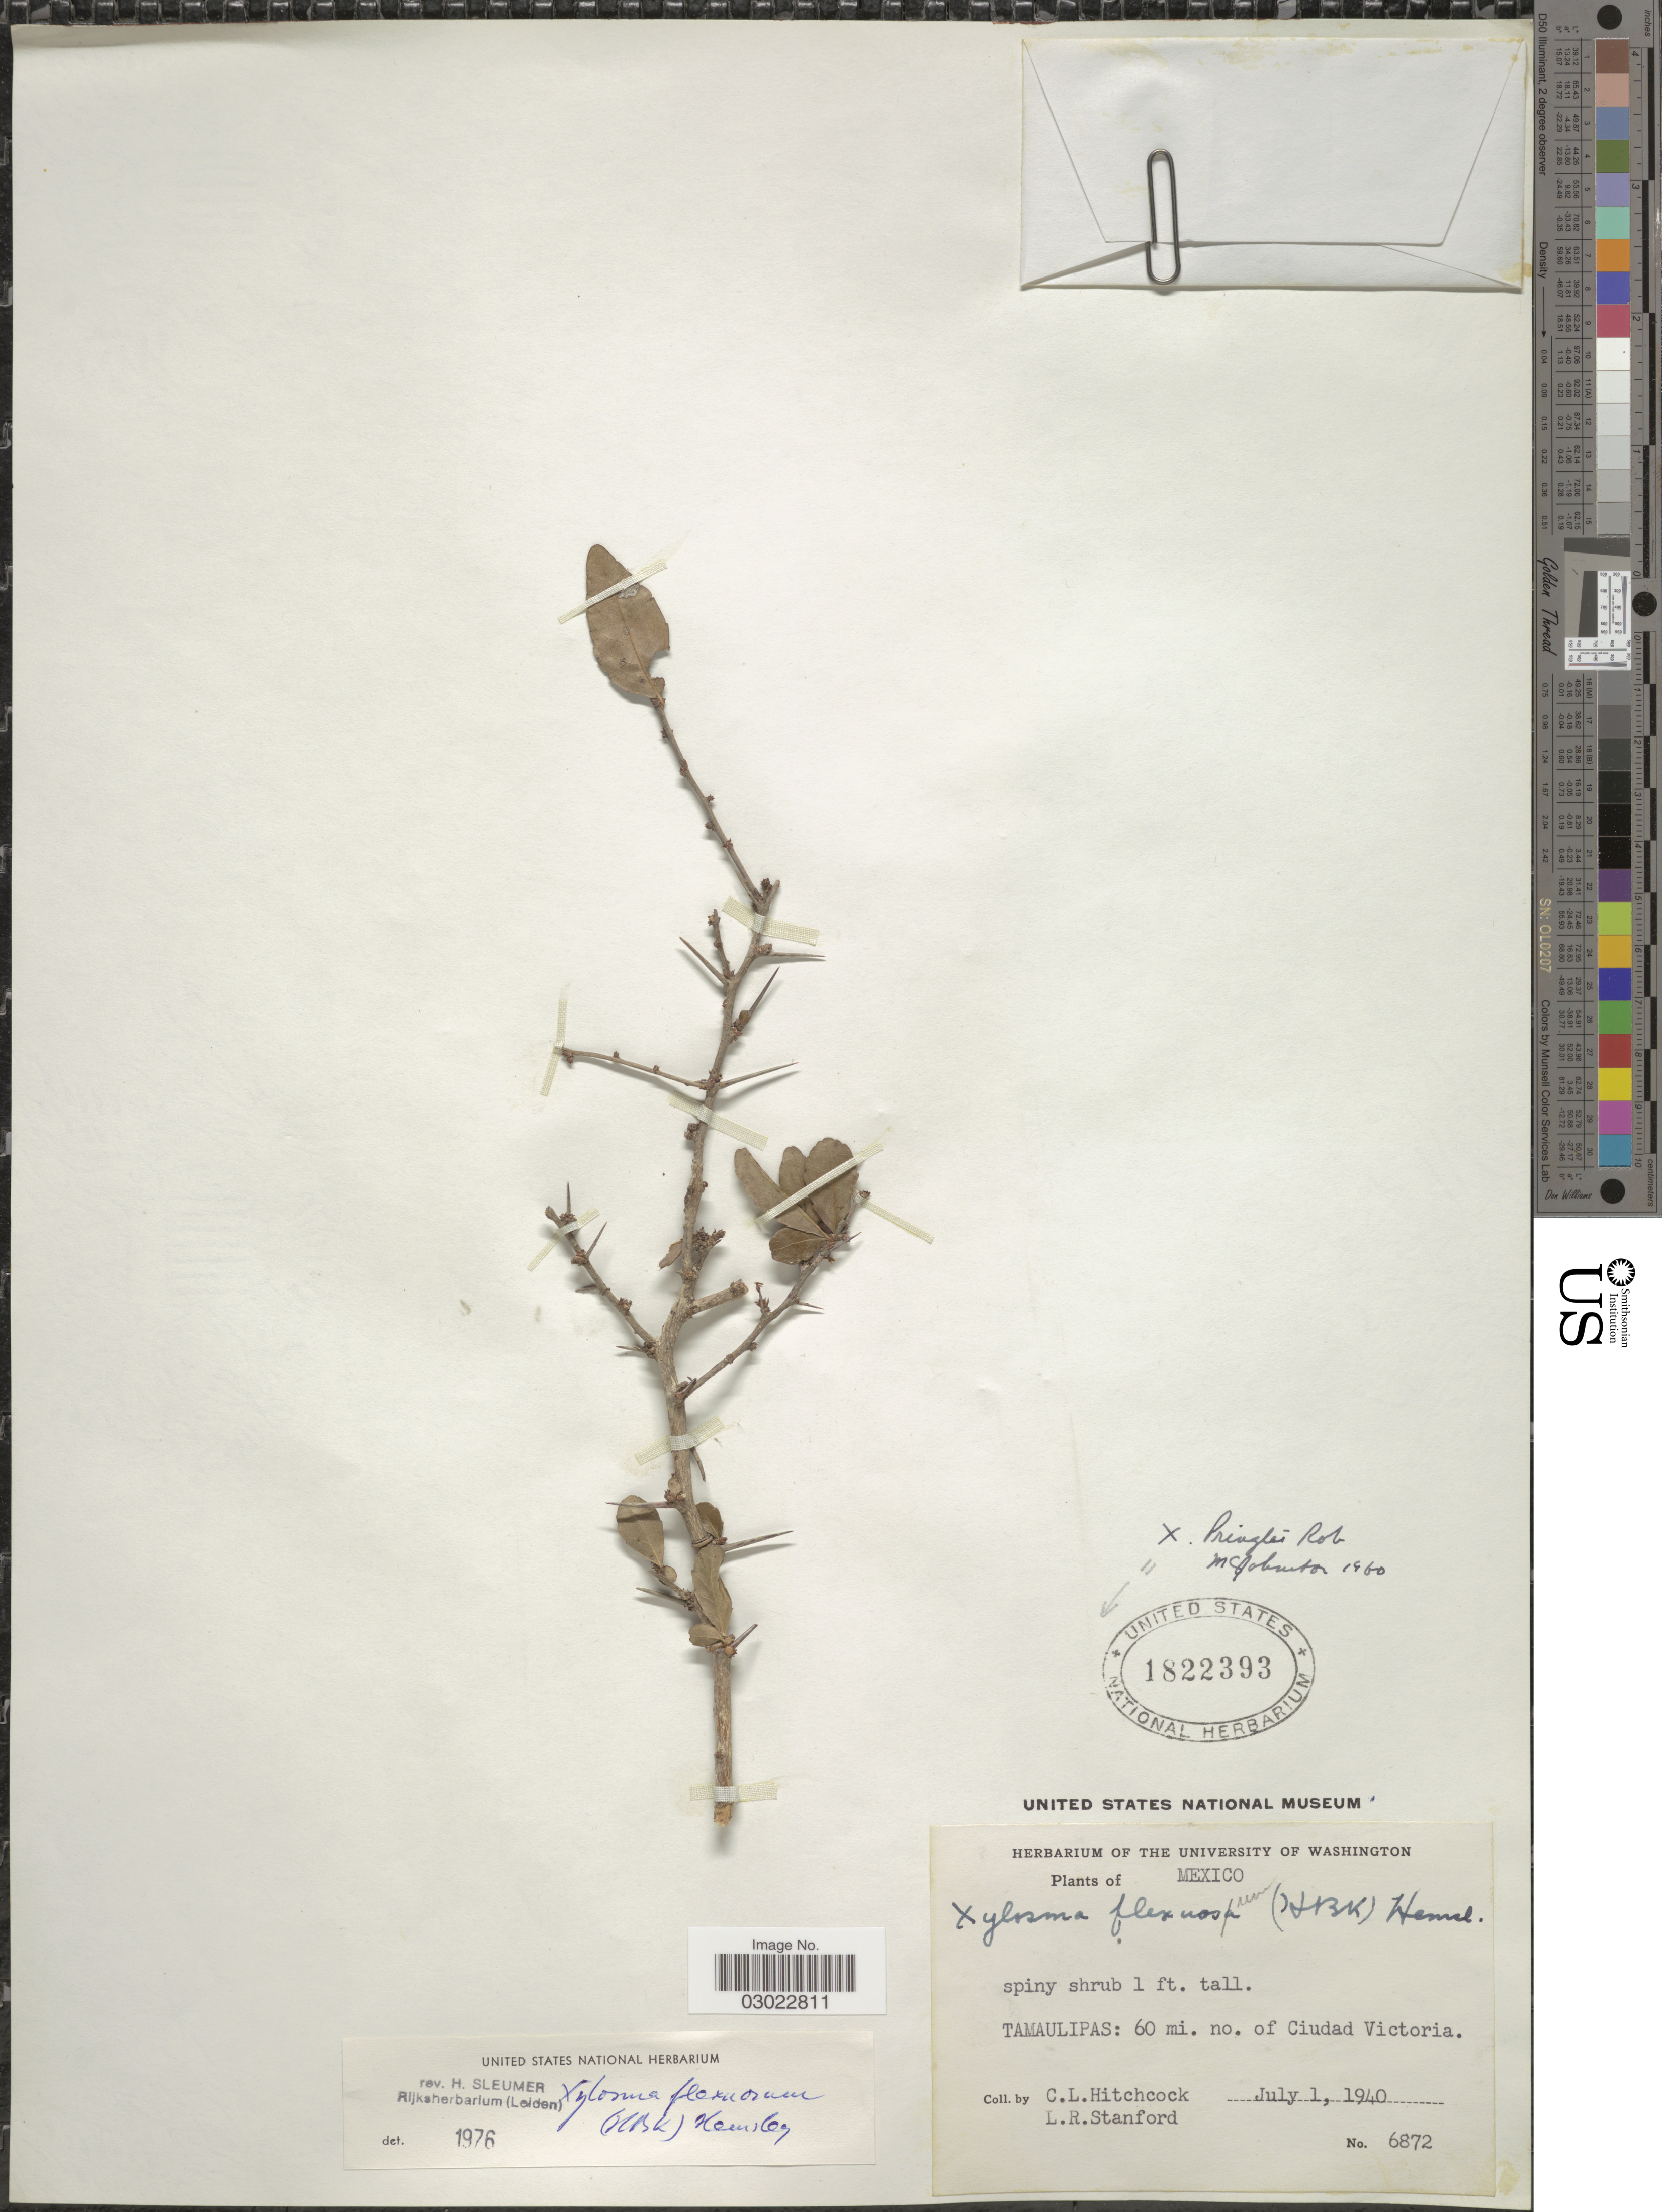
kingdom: Plantae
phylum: Tracheophyta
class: Magnoliopsida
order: Malpighiales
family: Salicaceae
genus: Xylosma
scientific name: Xylosma flexuosa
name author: (Kunth) Hemsl.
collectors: C. L. Hitchcock & L. R. Stanford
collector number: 6872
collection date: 1940-07-01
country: Mexico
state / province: Tamaulipas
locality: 60 mi. no. of Ciudad Victoria.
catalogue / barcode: US 1822393